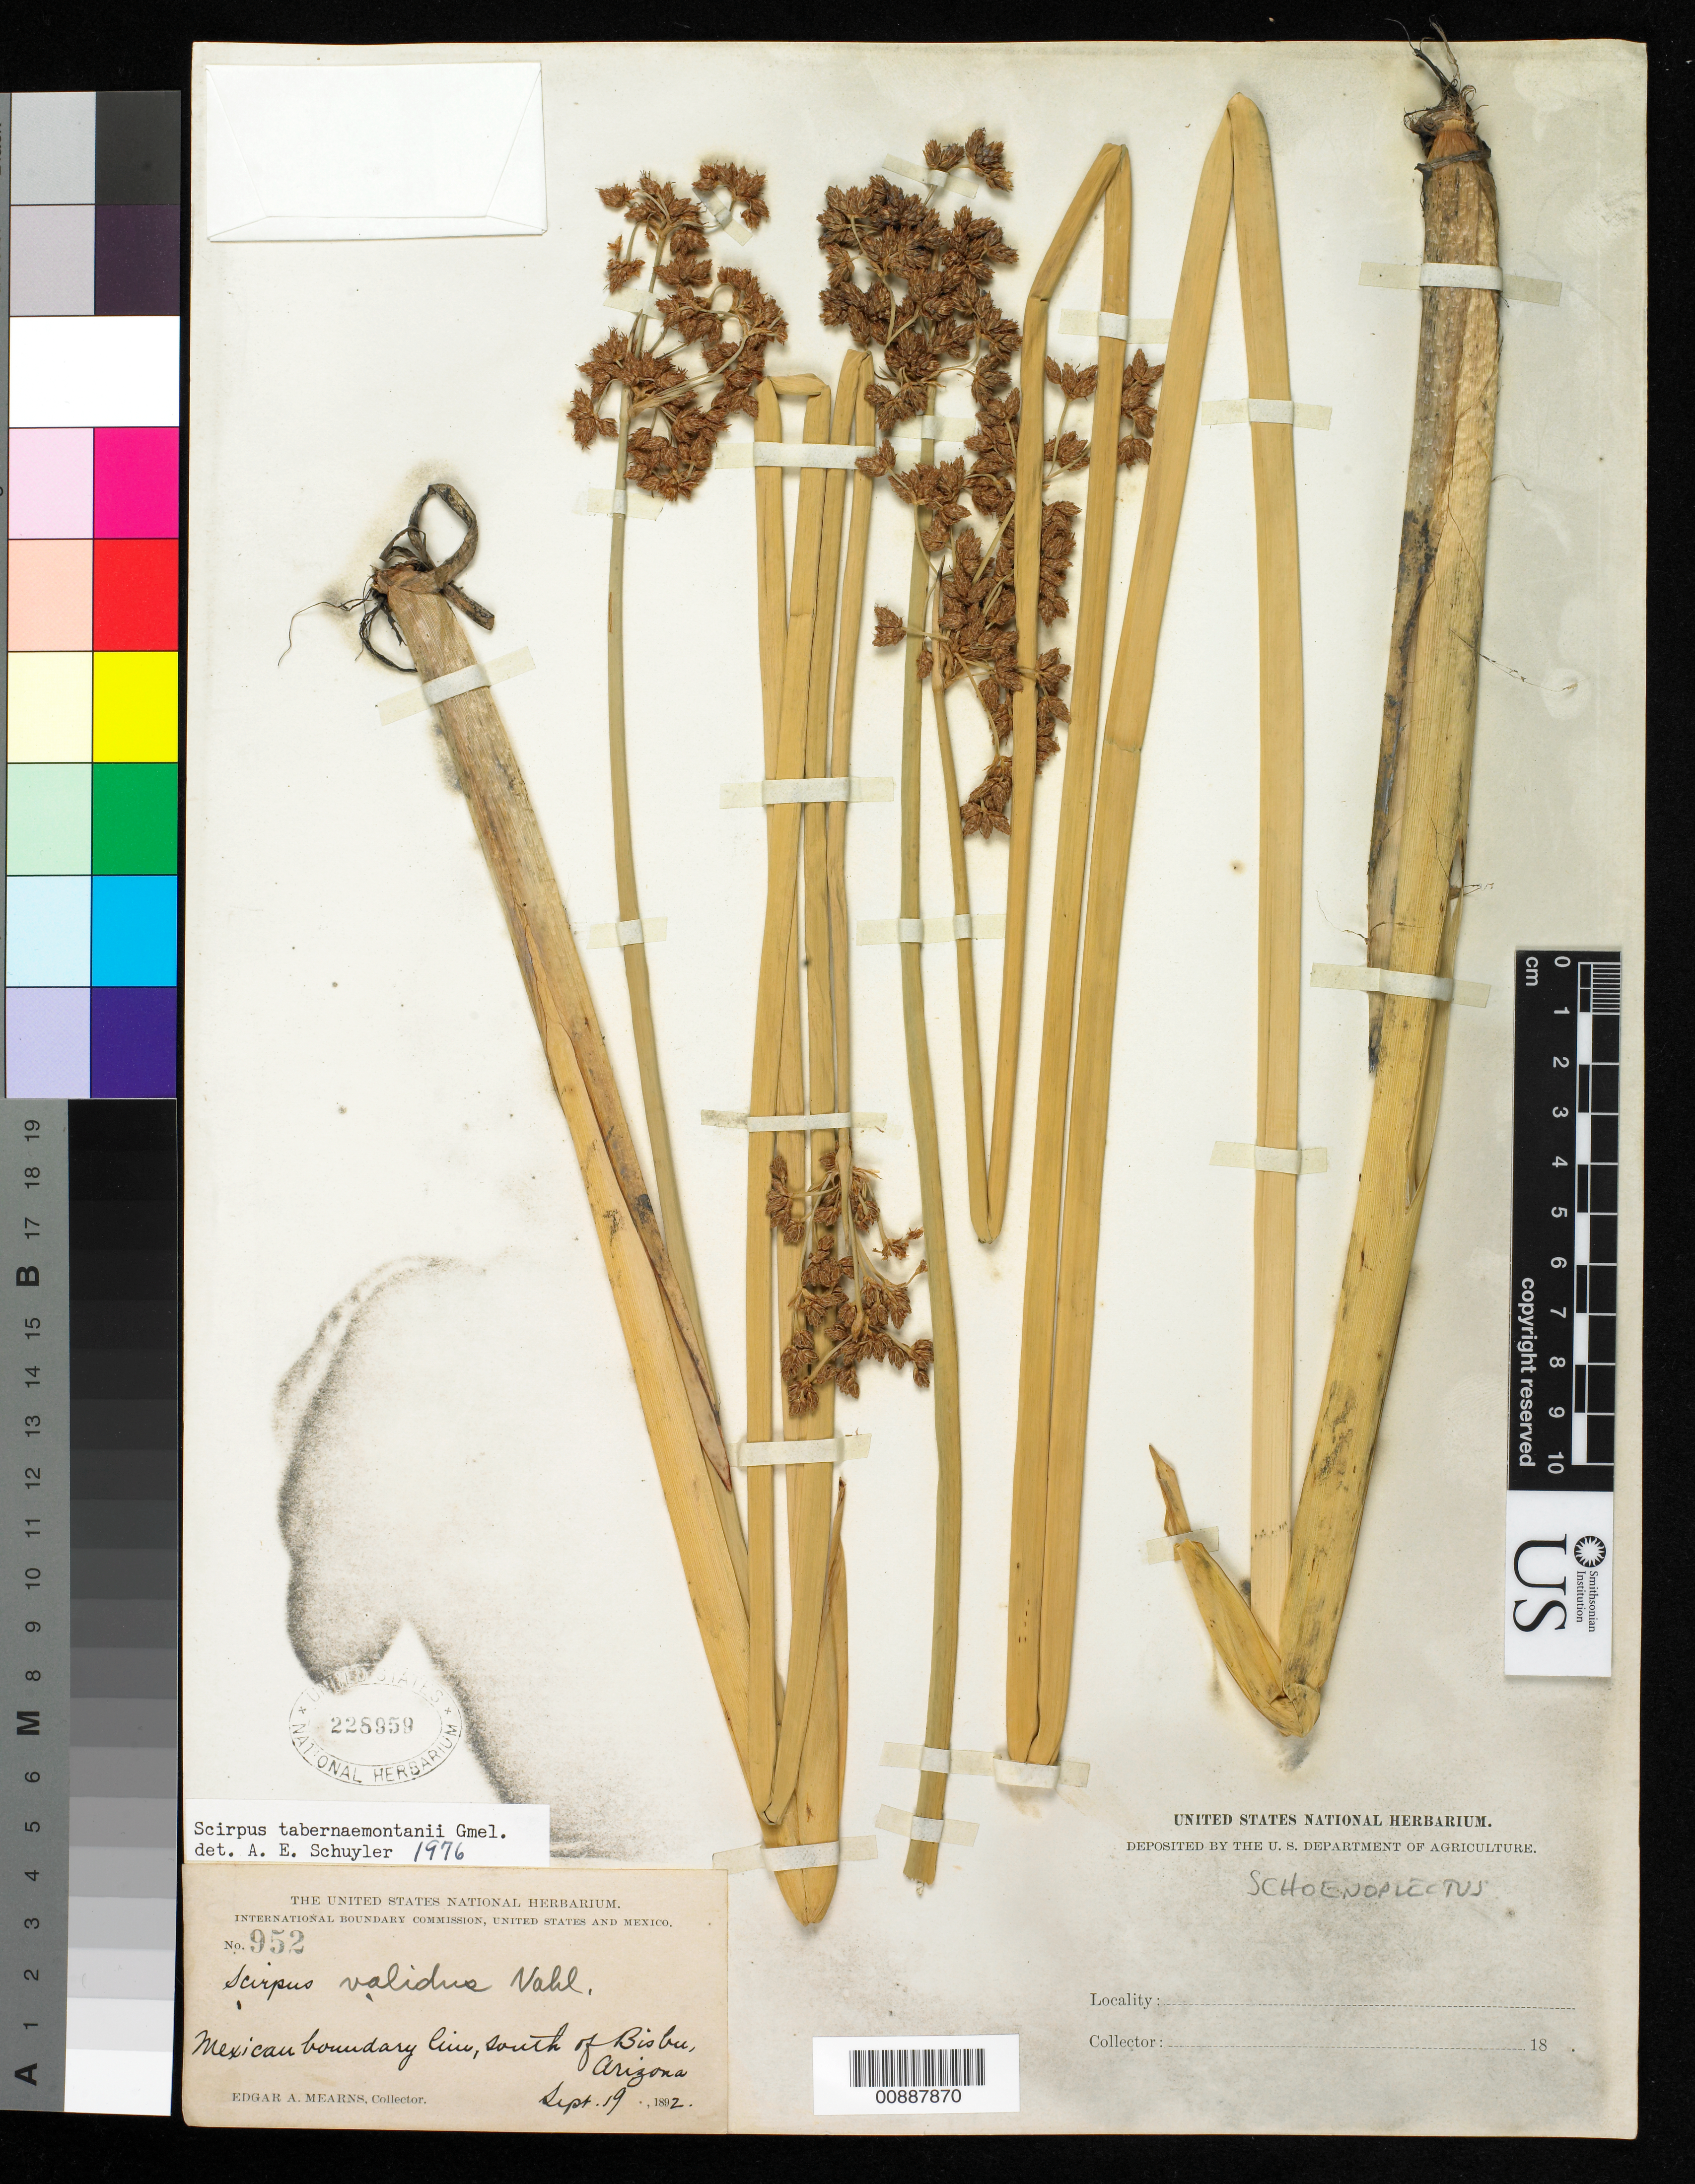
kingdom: Plantae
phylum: Tracheophyta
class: Liliopsida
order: Poales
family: Cyperaceae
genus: Schoenoplectus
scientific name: Schoenoplectus tabernaemontani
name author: (C.C. Gmel.) Palla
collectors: E. A. Mearns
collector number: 952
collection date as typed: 19 Sep 1892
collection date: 1892-09-19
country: United States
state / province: Arizona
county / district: Cochise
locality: Mexican Boundary Line, S of Bisbee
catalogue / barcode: US 228959